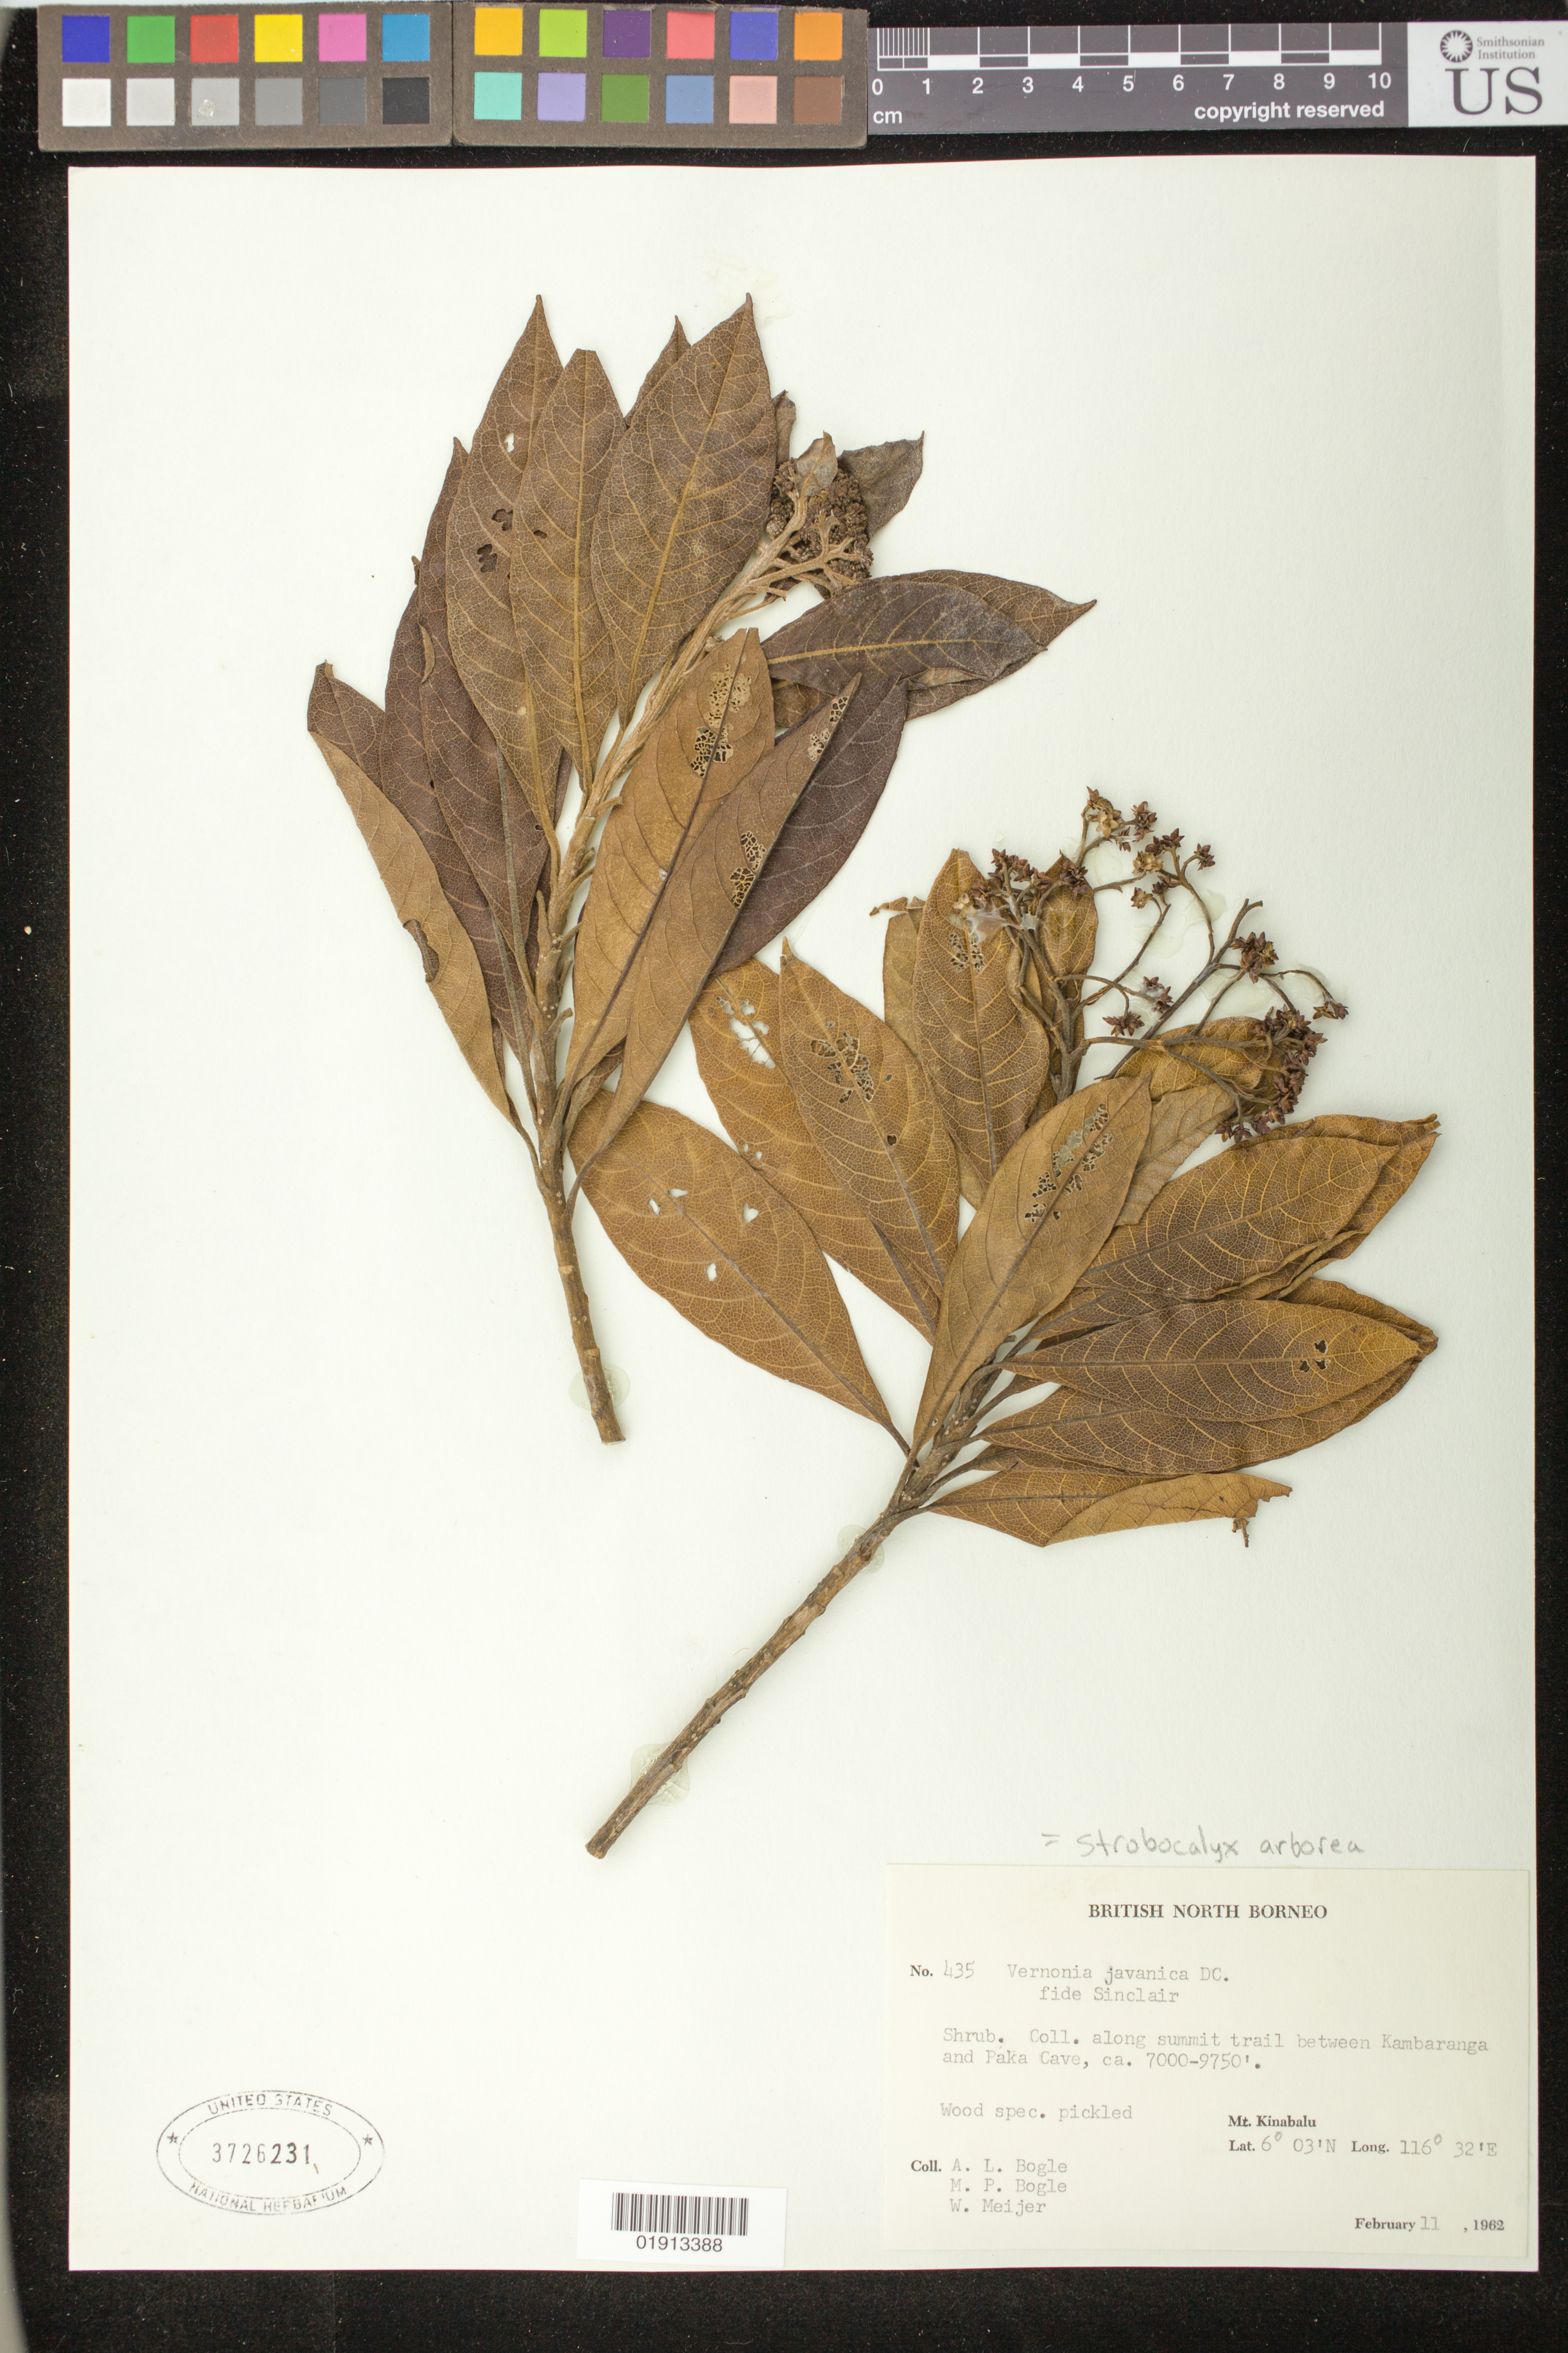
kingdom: Plantae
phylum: Tracheophyta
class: Magnoliopsida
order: Asterales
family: Asteraceae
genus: Strobocalyx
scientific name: Strobocalyx arborea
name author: (Buch.-Ham.) Sch. Bip.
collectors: Bogle, A.L., M. Bogle & W. Meijer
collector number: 435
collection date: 1962-02-11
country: Malaysia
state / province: Sabah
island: Borneo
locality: British North Borneo, Mt Kinabalu, along summit trail between Kambaranga and Paka Cave.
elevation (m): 2134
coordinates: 6 03 N, 116 32 E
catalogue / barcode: US 3726231